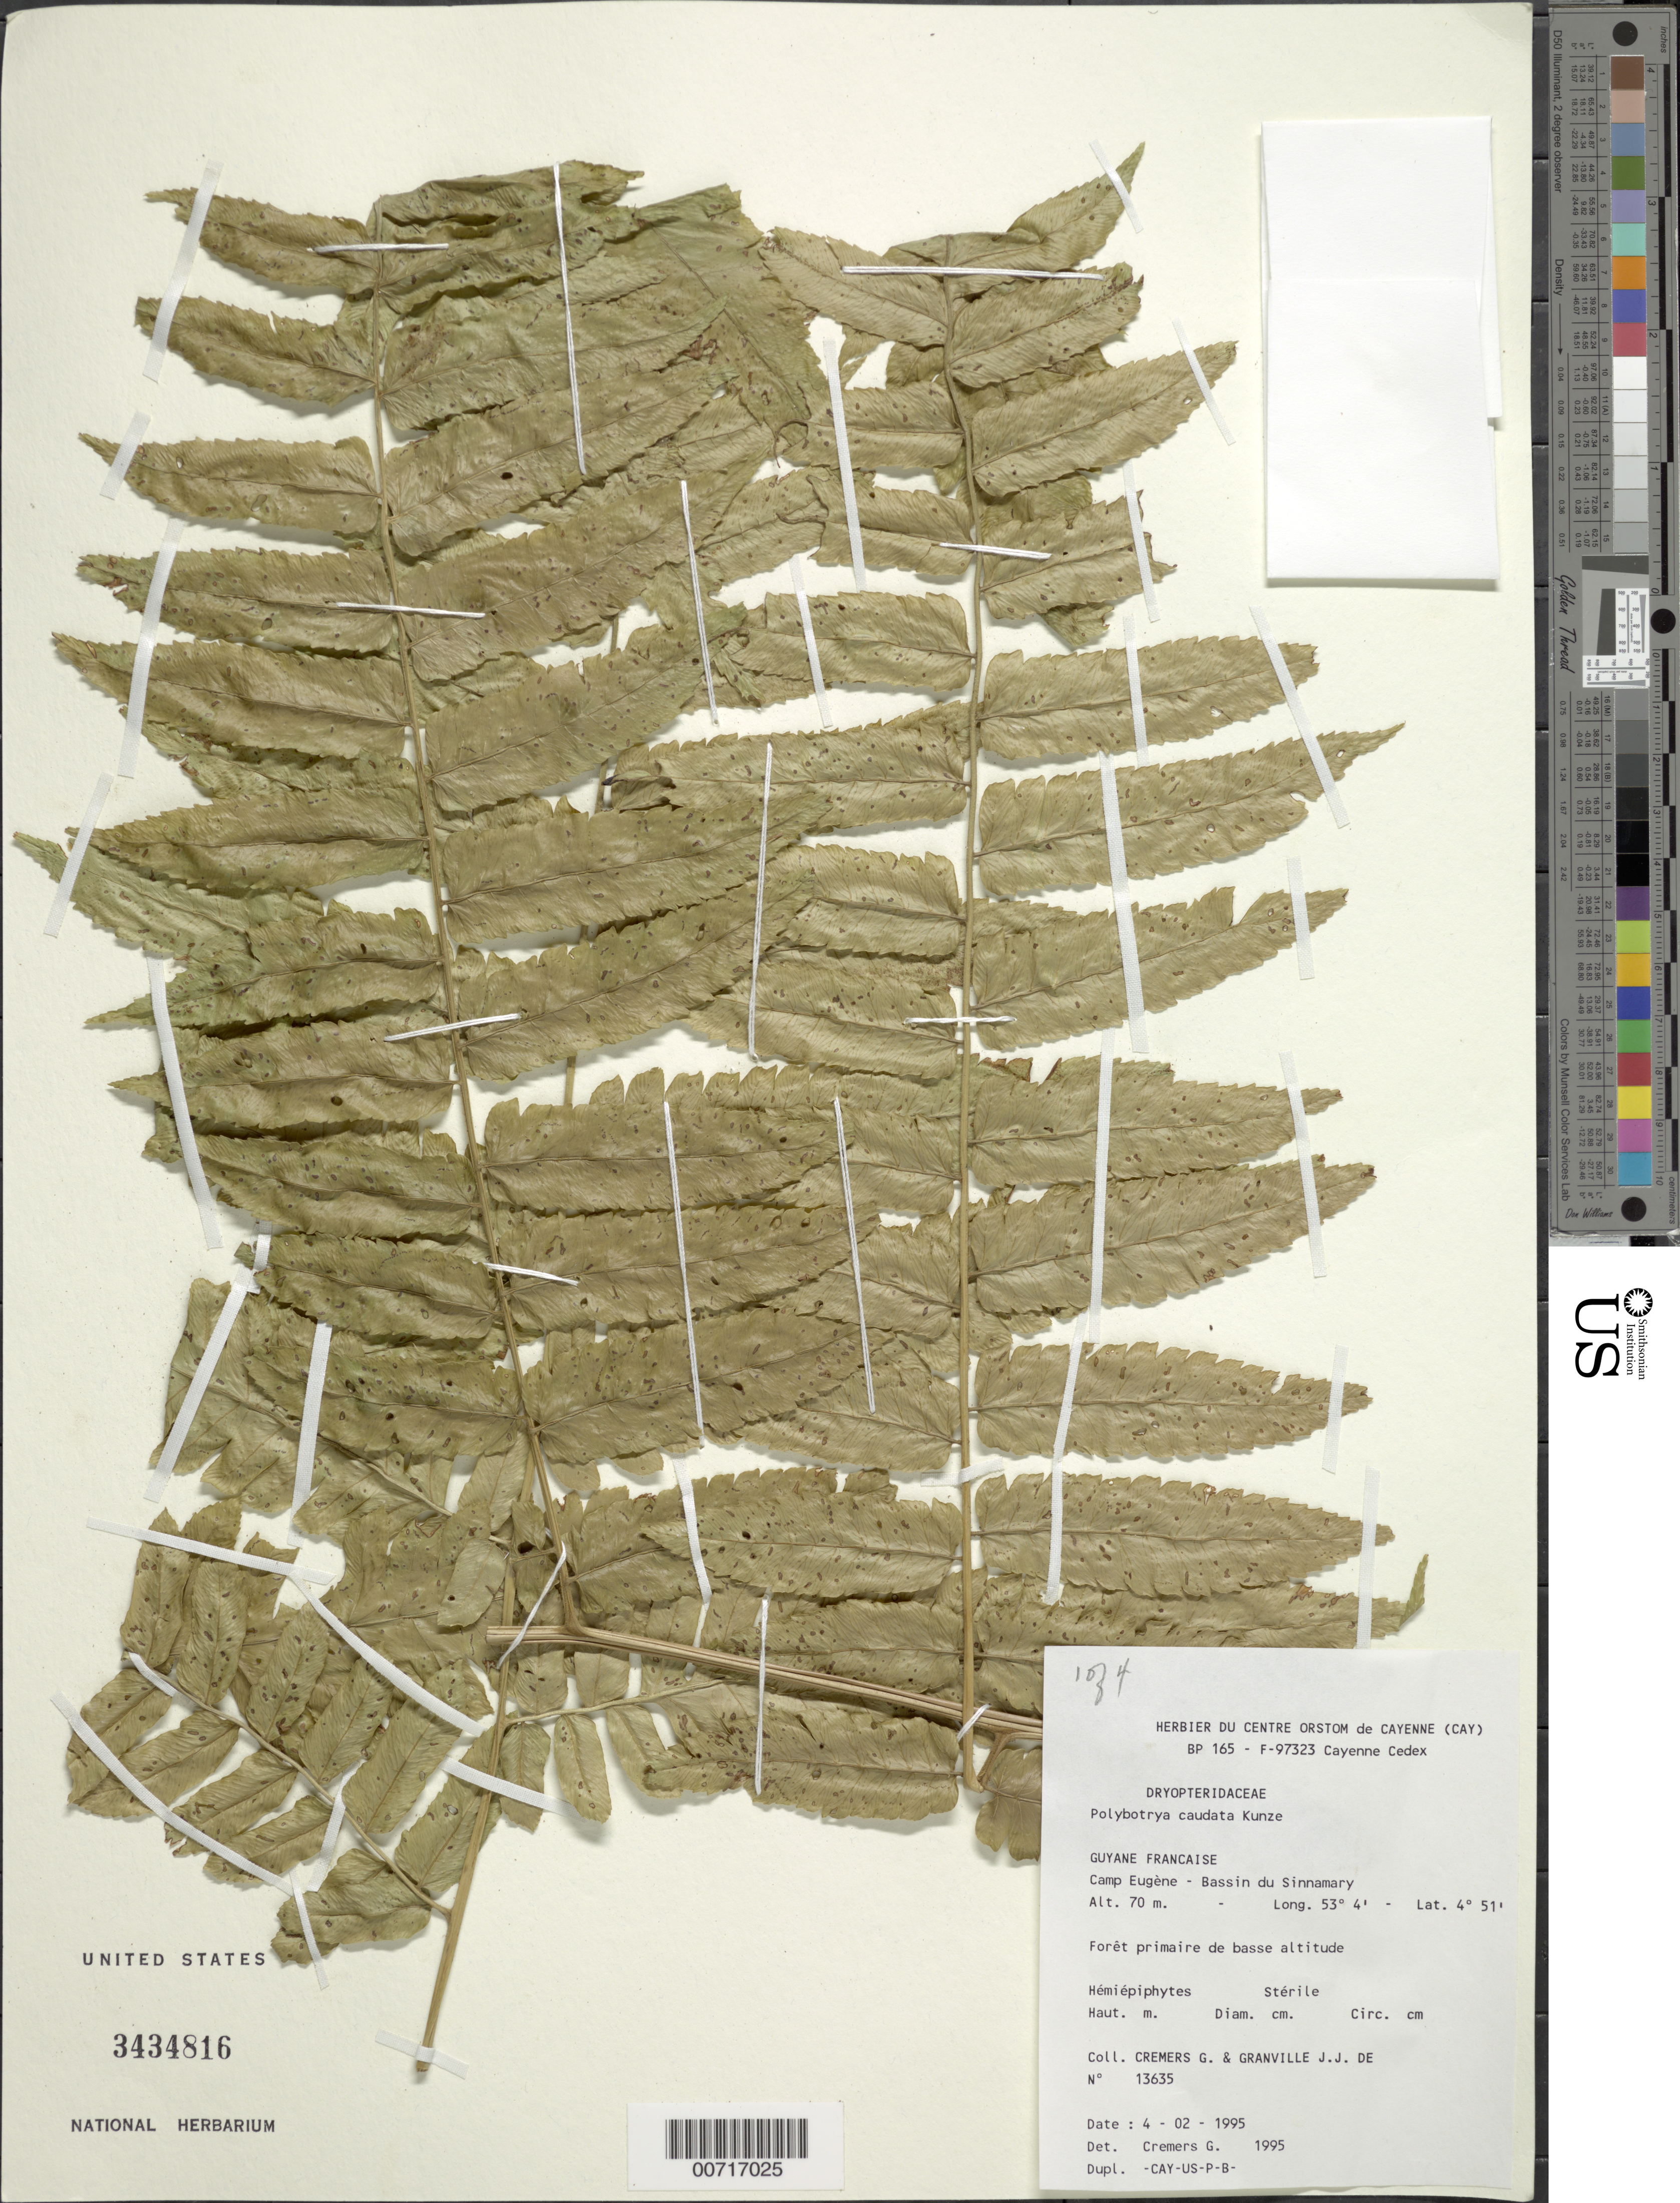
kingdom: Plantae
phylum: Tracheophyta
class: Polypodiopsida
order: Polypodiales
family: Dryopteridaceae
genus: Polybotrya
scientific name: Polybotrya caudata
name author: Kunze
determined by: Cremers, Georges A.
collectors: G. Cremers & J.-J. de Granville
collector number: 13635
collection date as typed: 4-Feb-95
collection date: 1995-02-04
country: French Guiana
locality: Camp Eugène, Bassin du Sinnamary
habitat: Low primary forest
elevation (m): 70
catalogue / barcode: US 3434816